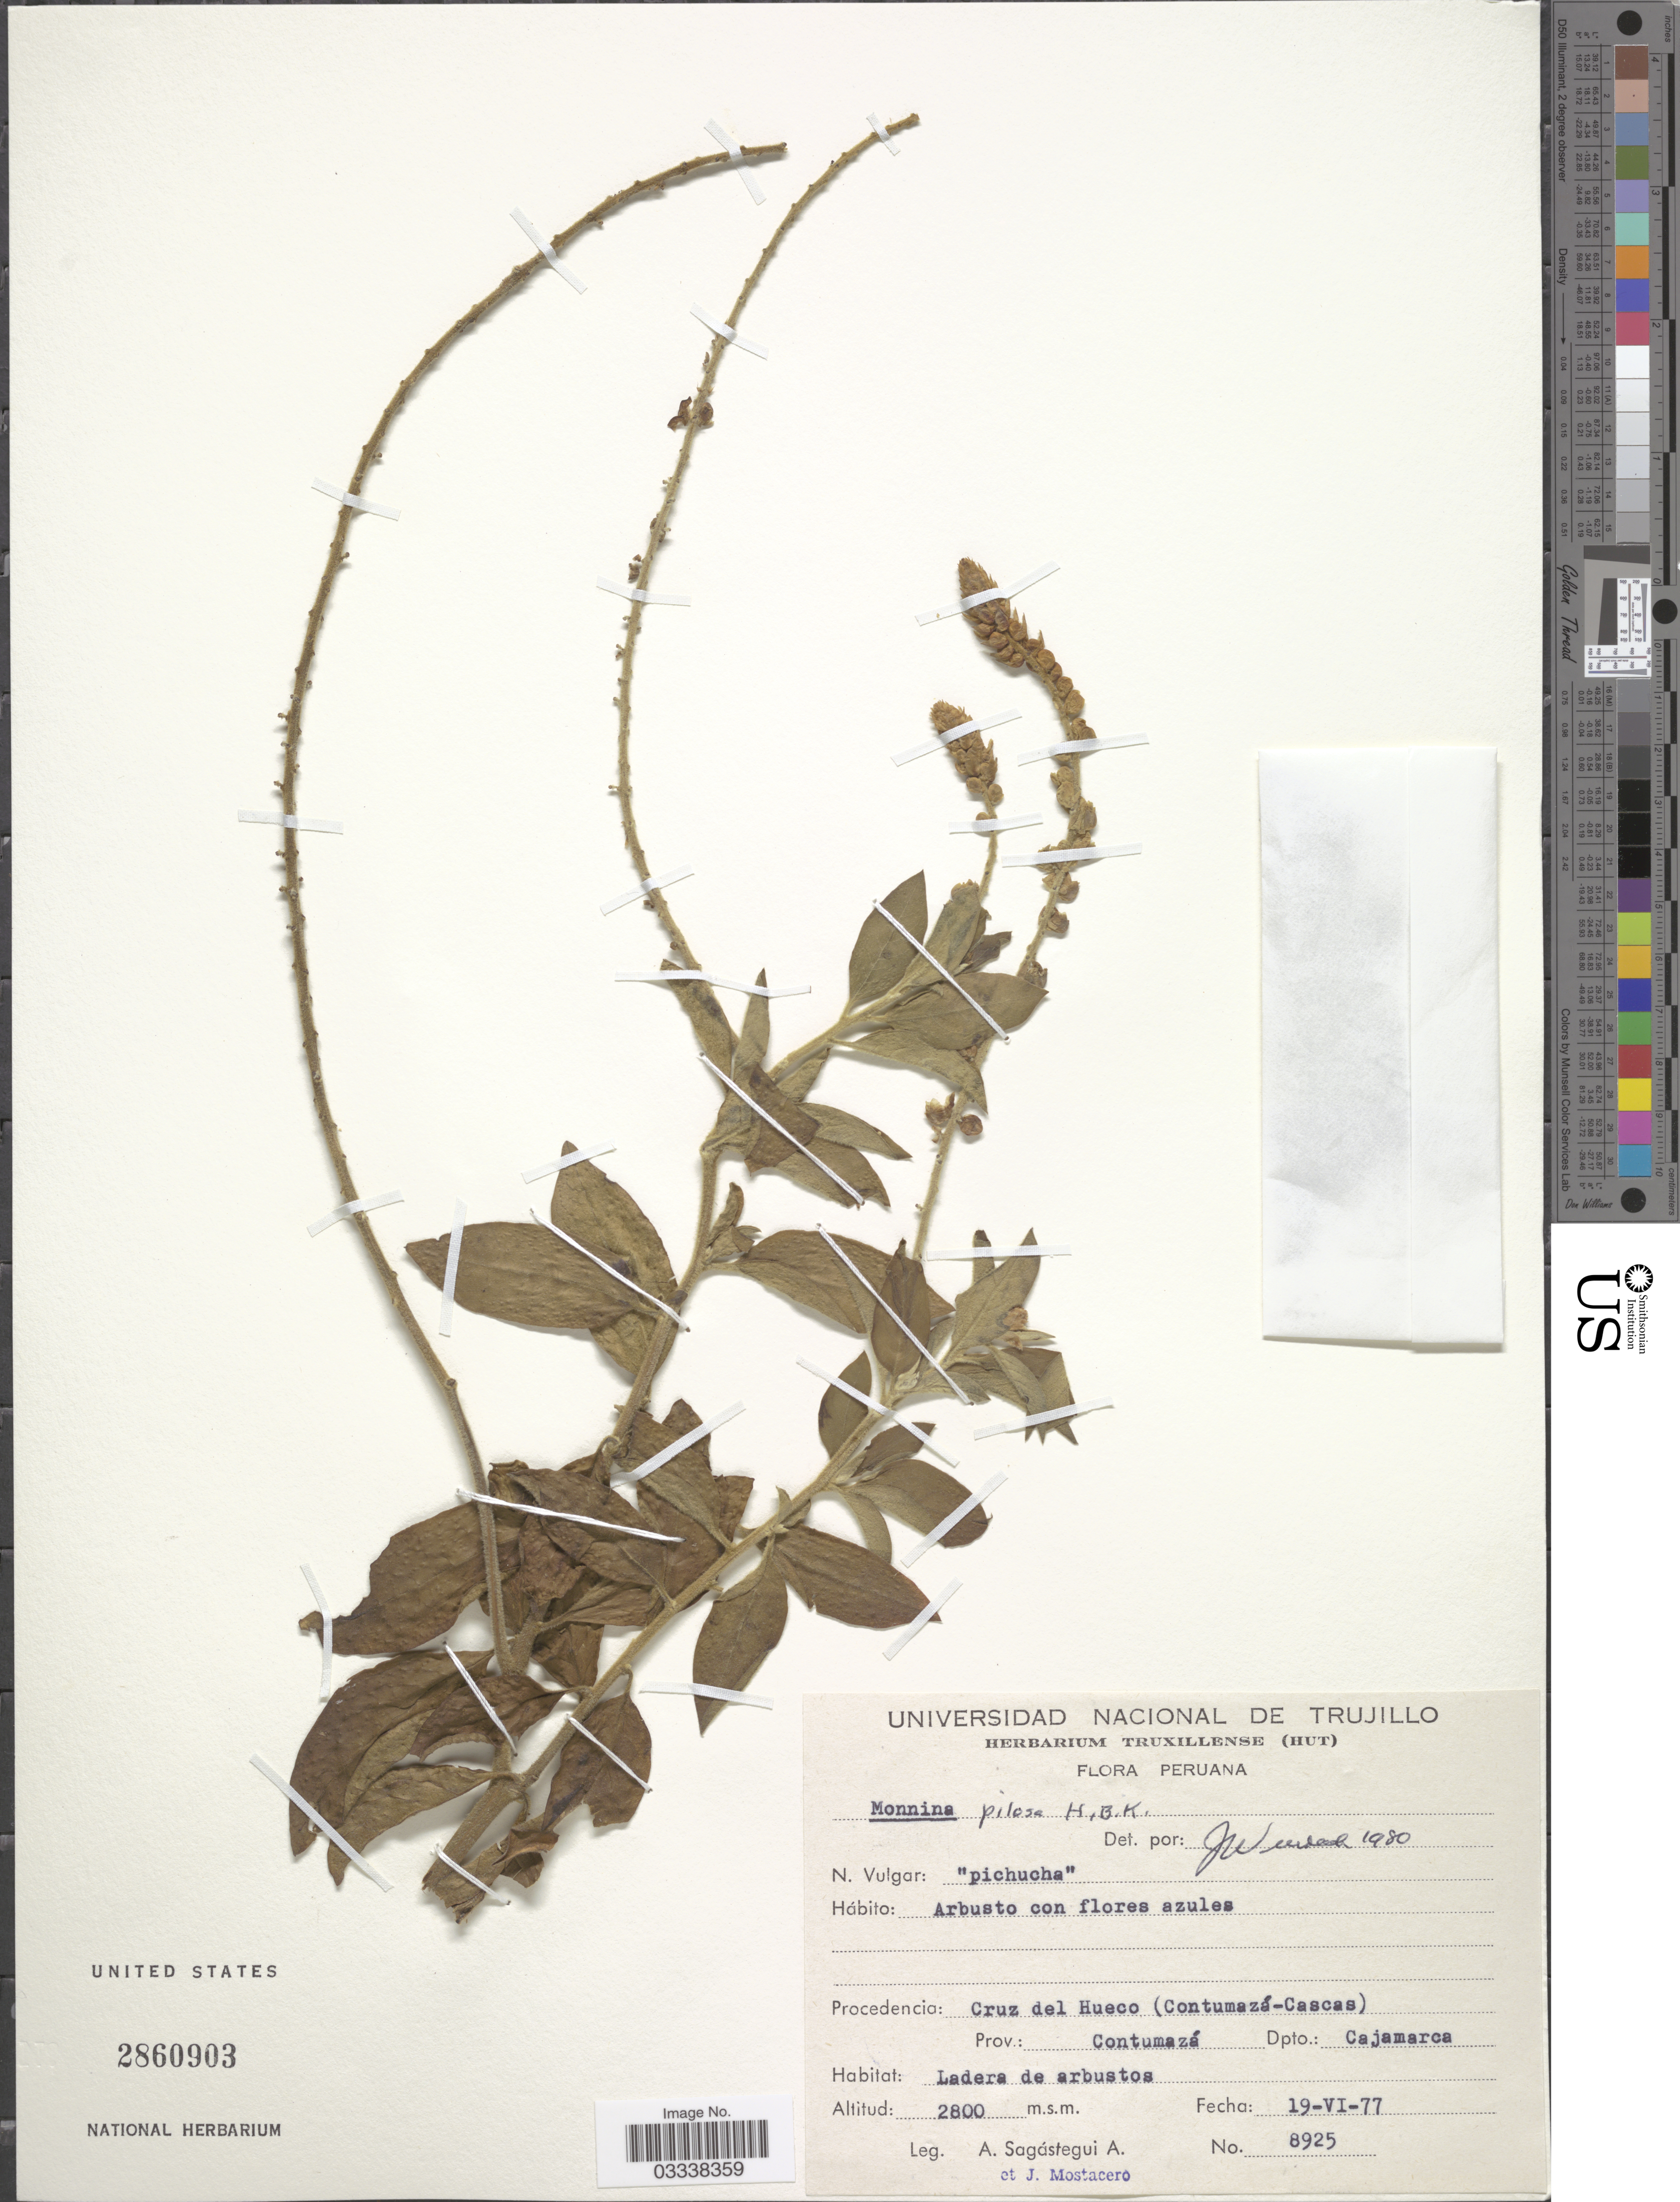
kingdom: Plantae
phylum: Tracheophyta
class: Magnoliopsida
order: Fabales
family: Polygalaceae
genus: Monnina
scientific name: Monnina pilosa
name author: Kunth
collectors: A. Sagástegui A. & J. Mostacero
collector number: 8925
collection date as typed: Transcribed d/m/y: 19/6/77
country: Peru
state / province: Cajamarca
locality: Cruz del Hueco (Contumazá-Cascas). Prov.: Contumazá, Dpto.: Cajamarca.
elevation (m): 2800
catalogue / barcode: US 2860903